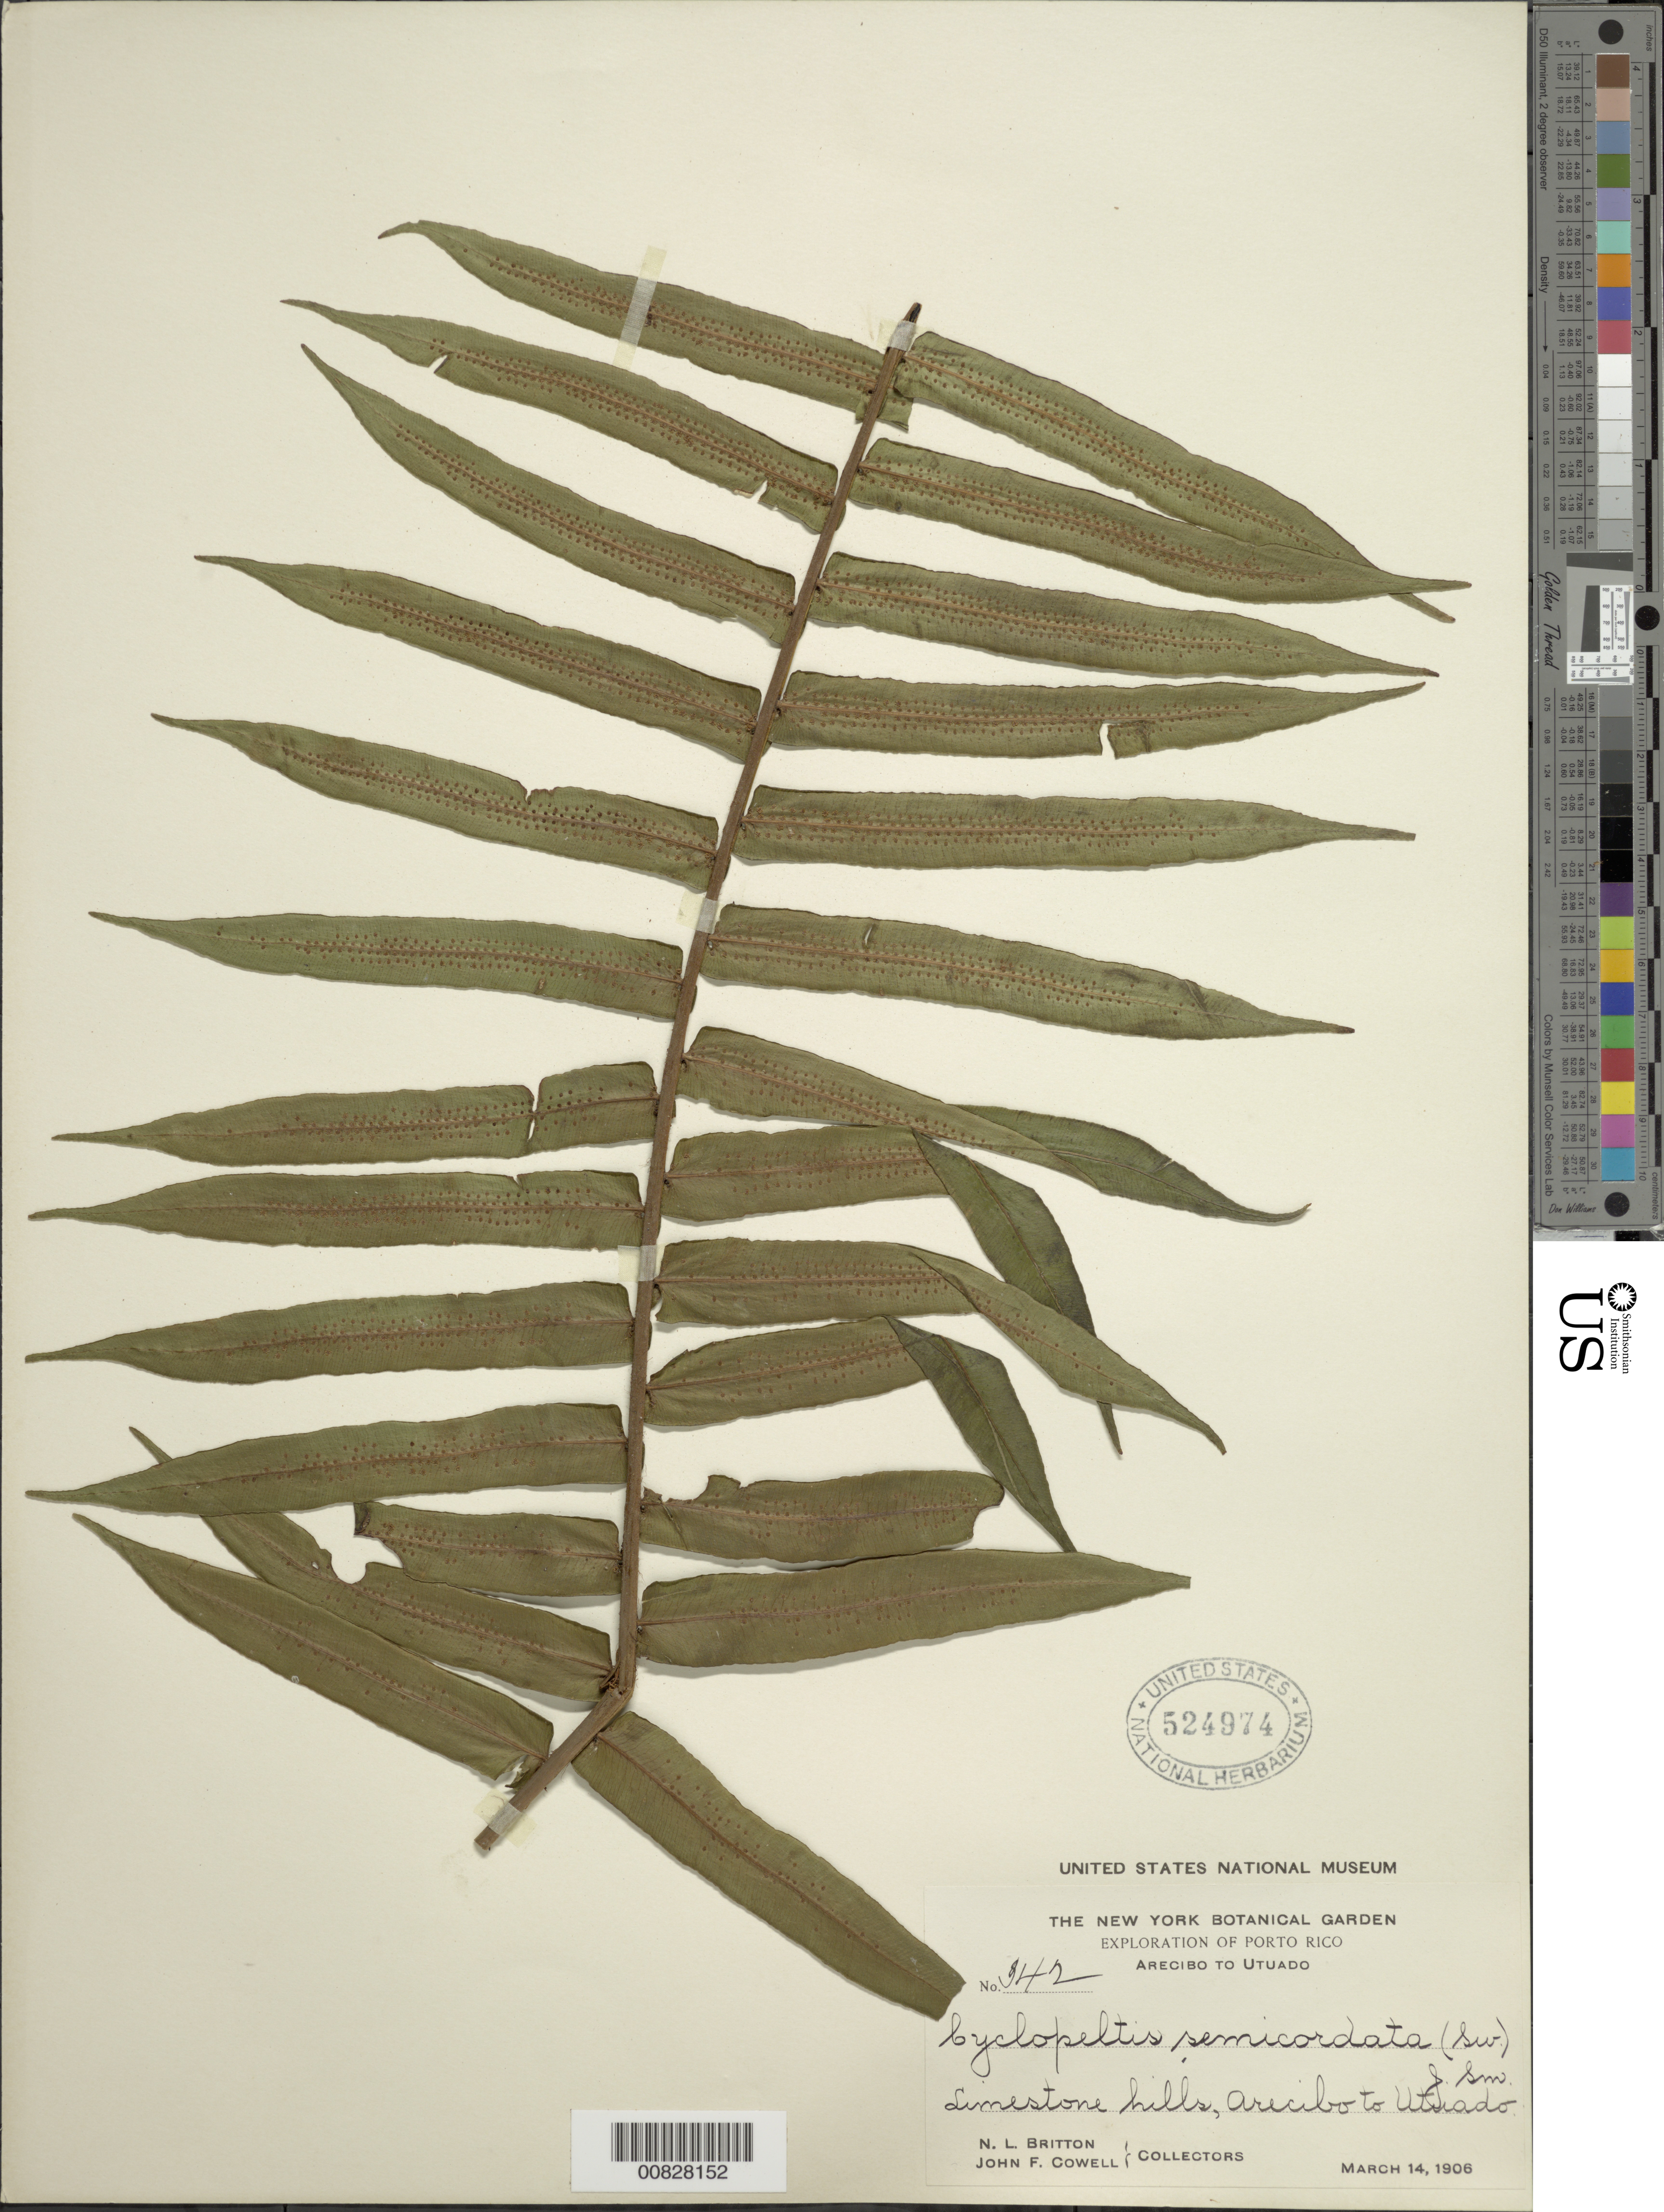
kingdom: Plantae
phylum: Tracheophyta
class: Polypodiopsida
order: Polypodiales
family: Lomariopsidaceae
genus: Cyclopeltis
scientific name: Cyclopeltis semicordata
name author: (Sw.) J. Sm.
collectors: N. Britton & J. F. Cowell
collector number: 342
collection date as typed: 14 Mar 1906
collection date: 1906-03-14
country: Puerto Rico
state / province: Arecibo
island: Puerto Rico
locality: Arecibo to Utuado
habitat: Limestone hills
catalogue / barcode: US 524974